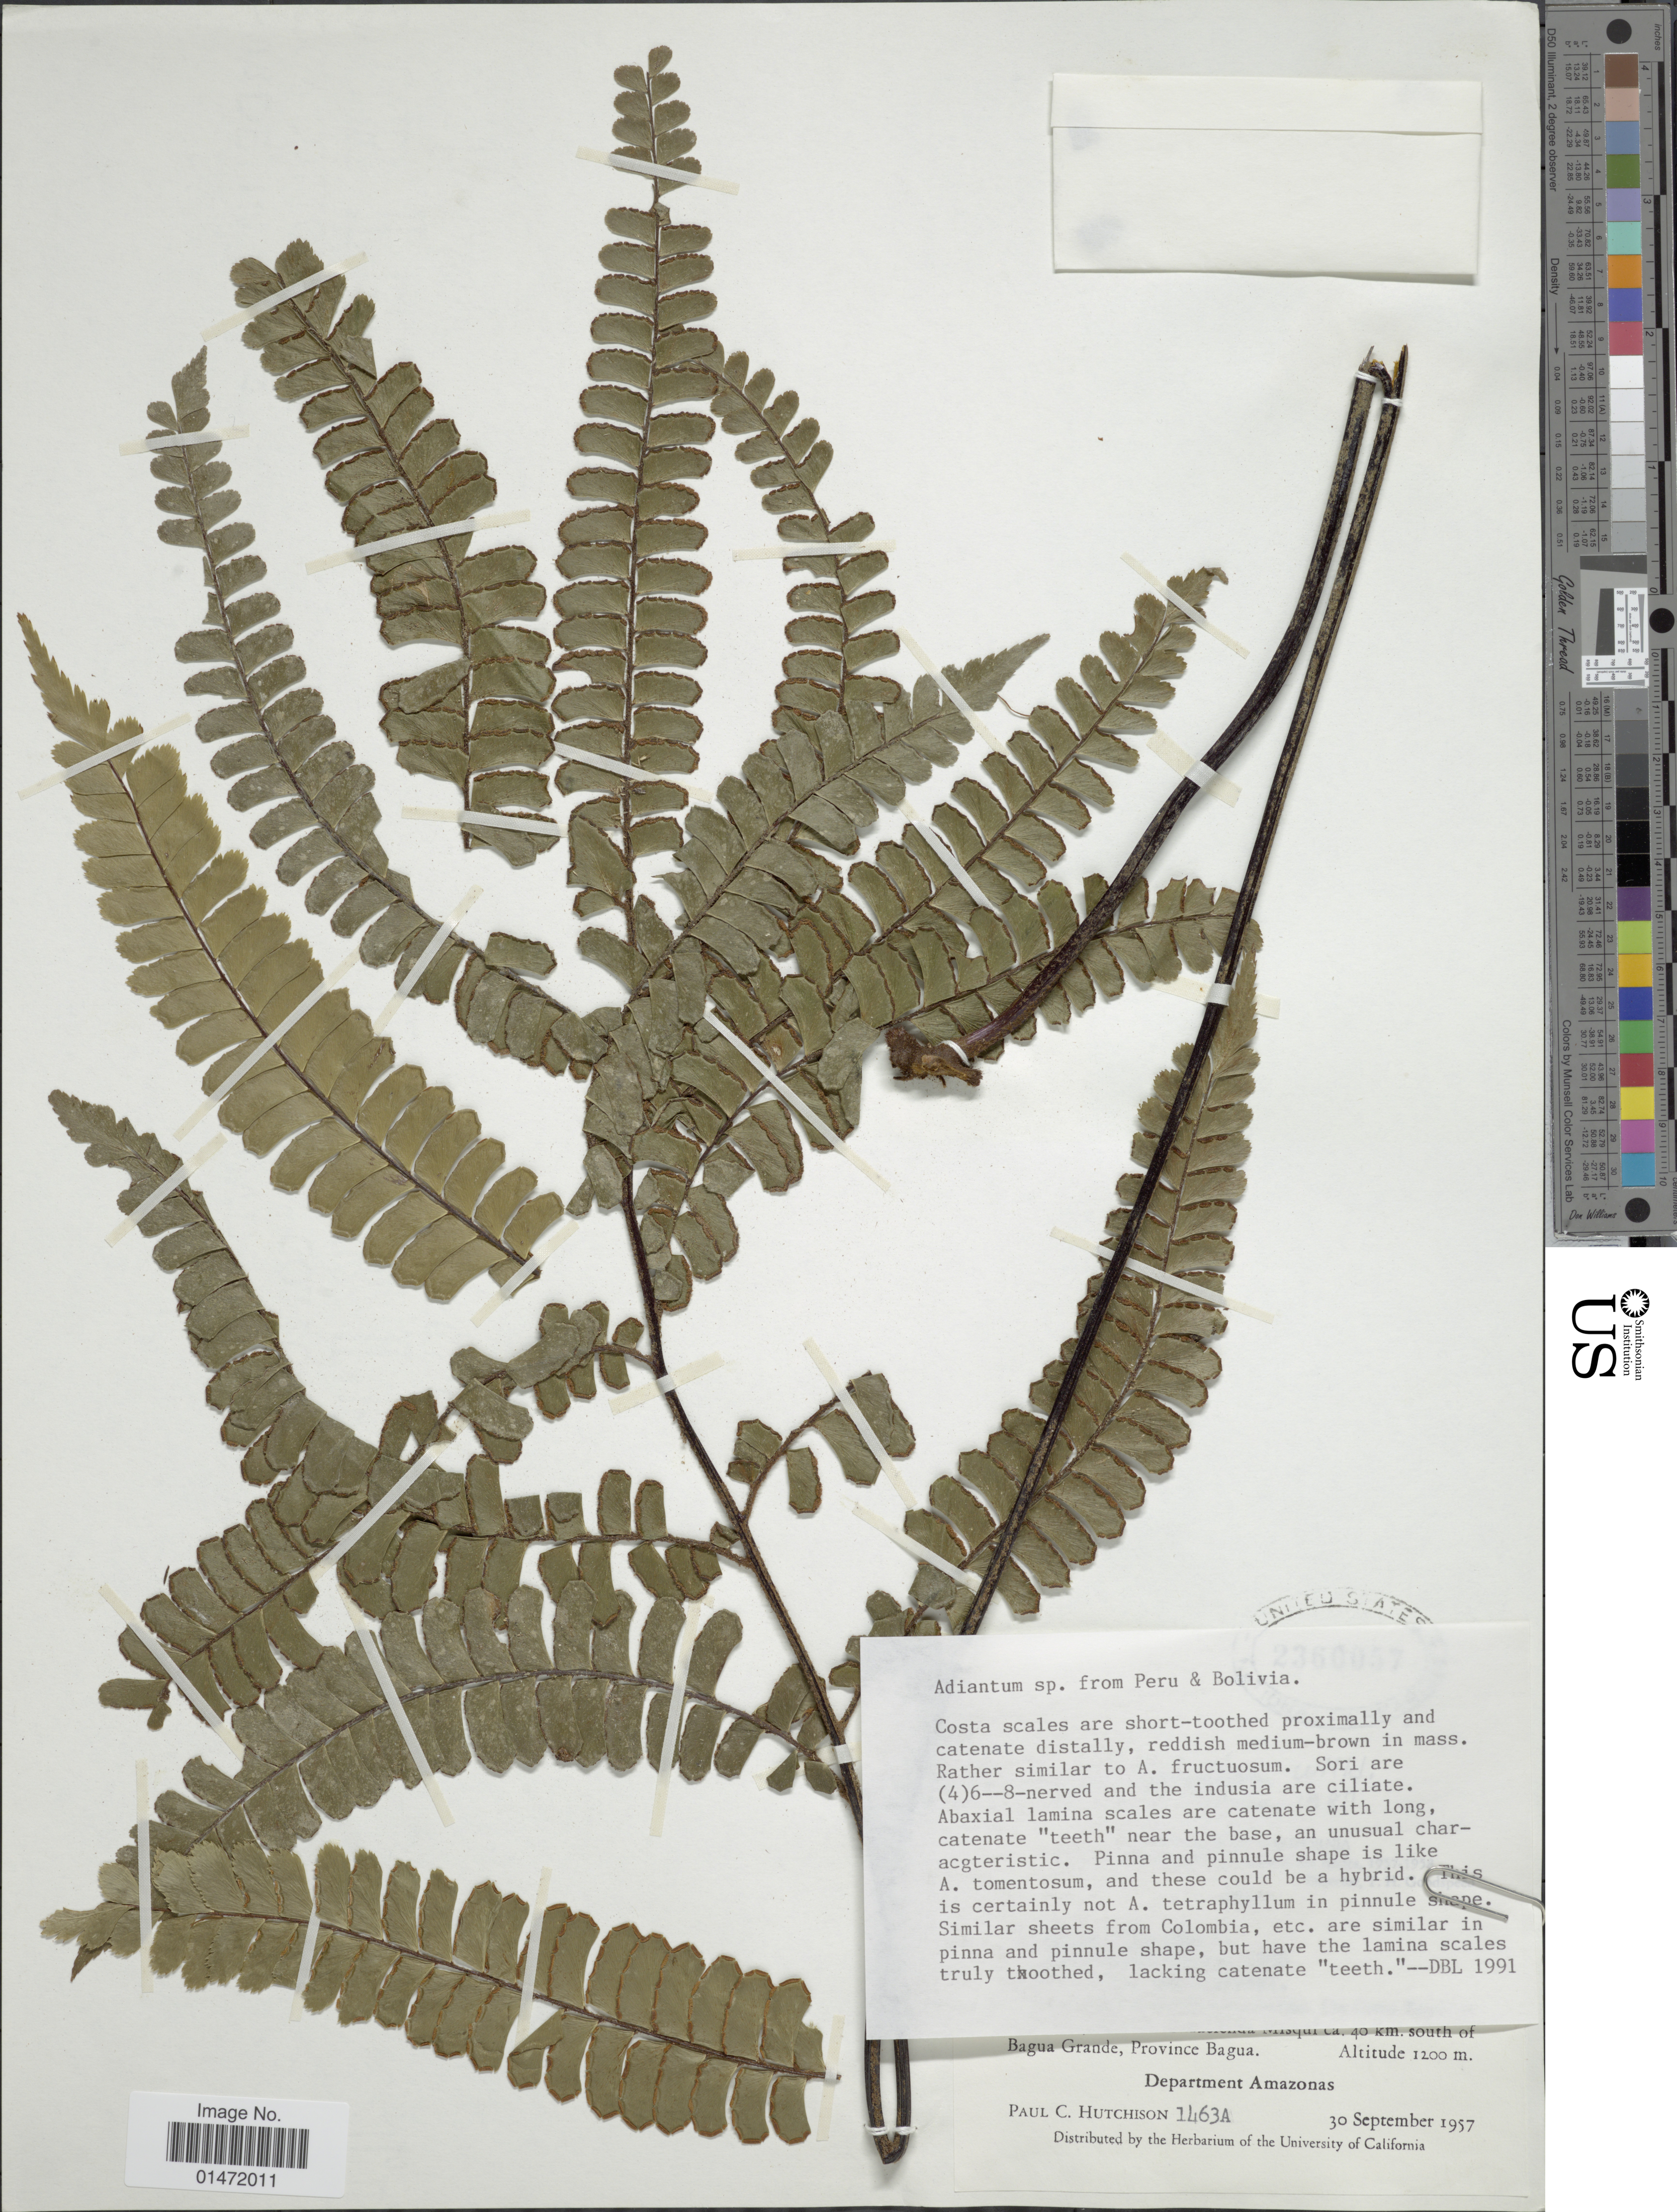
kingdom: Plantae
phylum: Tracheophyta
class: Polypodiopsida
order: Polypodiales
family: Pteridaceae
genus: Adiantum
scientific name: Adiantum sp.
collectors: P. C. Hutchison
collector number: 1463A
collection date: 1957-09-30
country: Peru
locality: Bagua Grande, Province Bagua, Department Amazonas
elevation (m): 1200